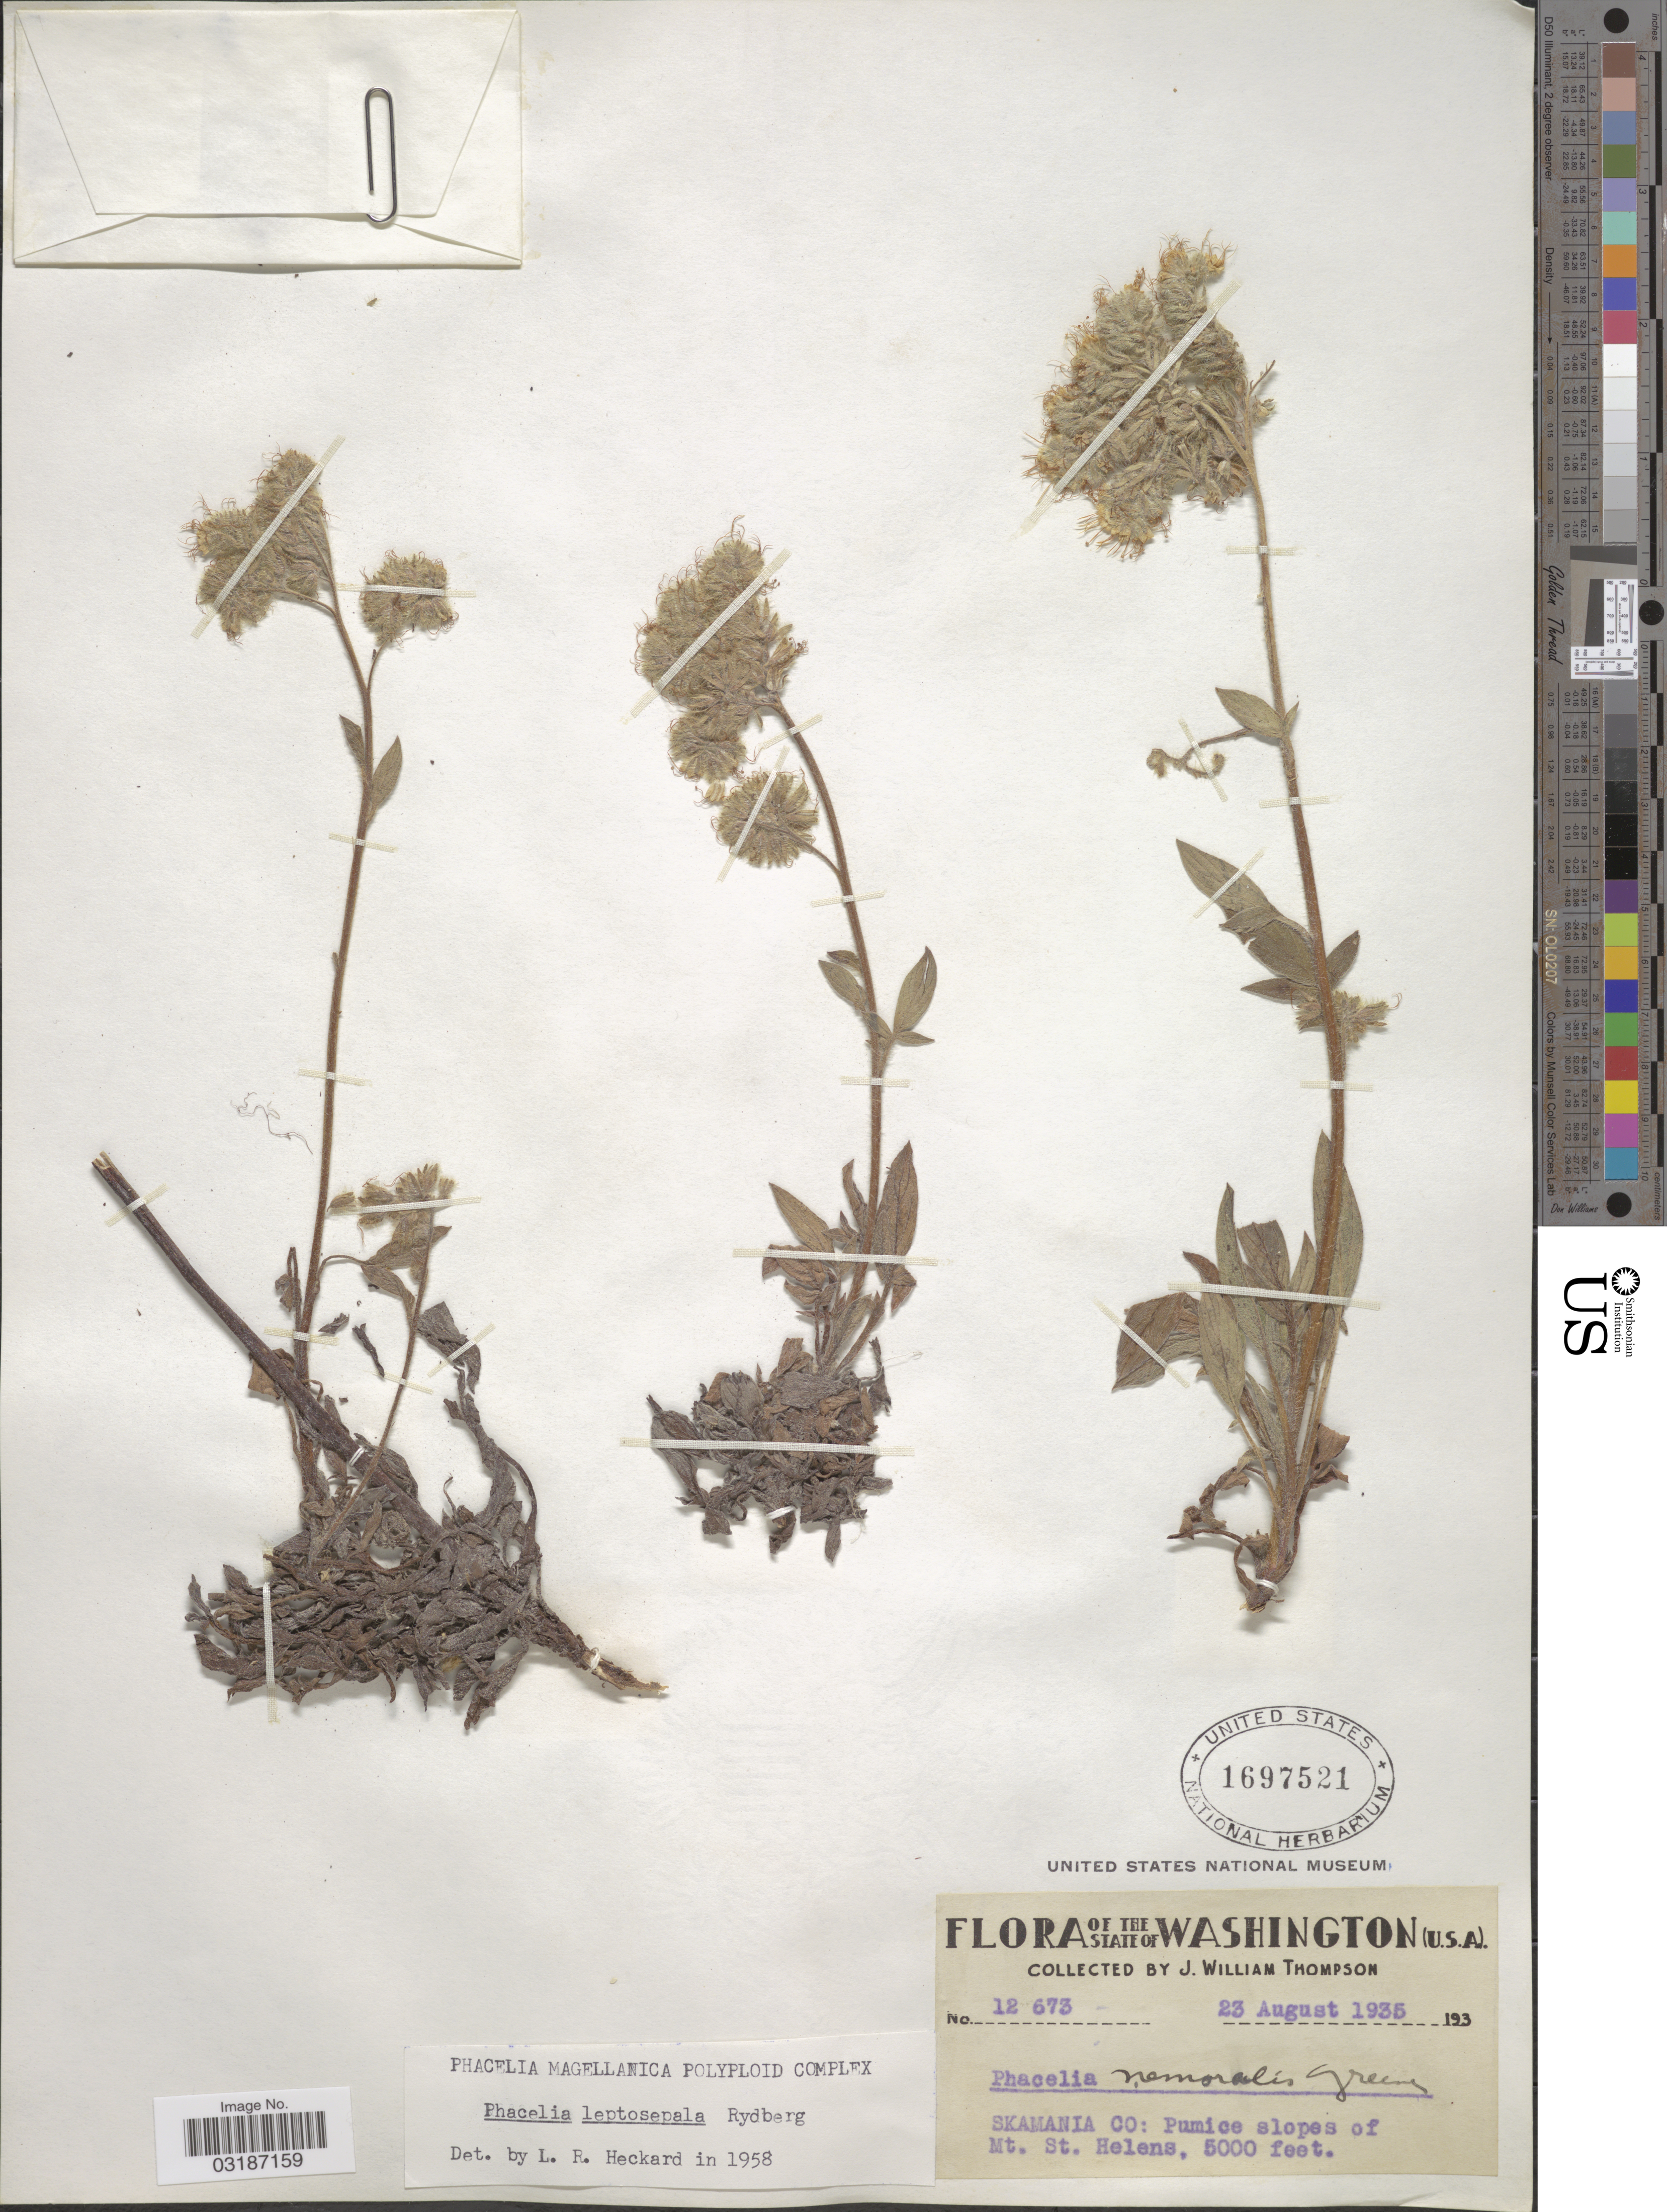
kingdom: Plantae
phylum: Tracheophyta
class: Magnoliopsida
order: Boraginales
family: Hydrophyllaceae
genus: Phacelia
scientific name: Phacelia leptosepala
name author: Rydb.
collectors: J. W. Thompson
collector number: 12673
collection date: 1935-08-23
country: United States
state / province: Washington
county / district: Skamania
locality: Skamania Co: Pumice slopes of Mt. St. Helens.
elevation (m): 1524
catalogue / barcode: US 1697521